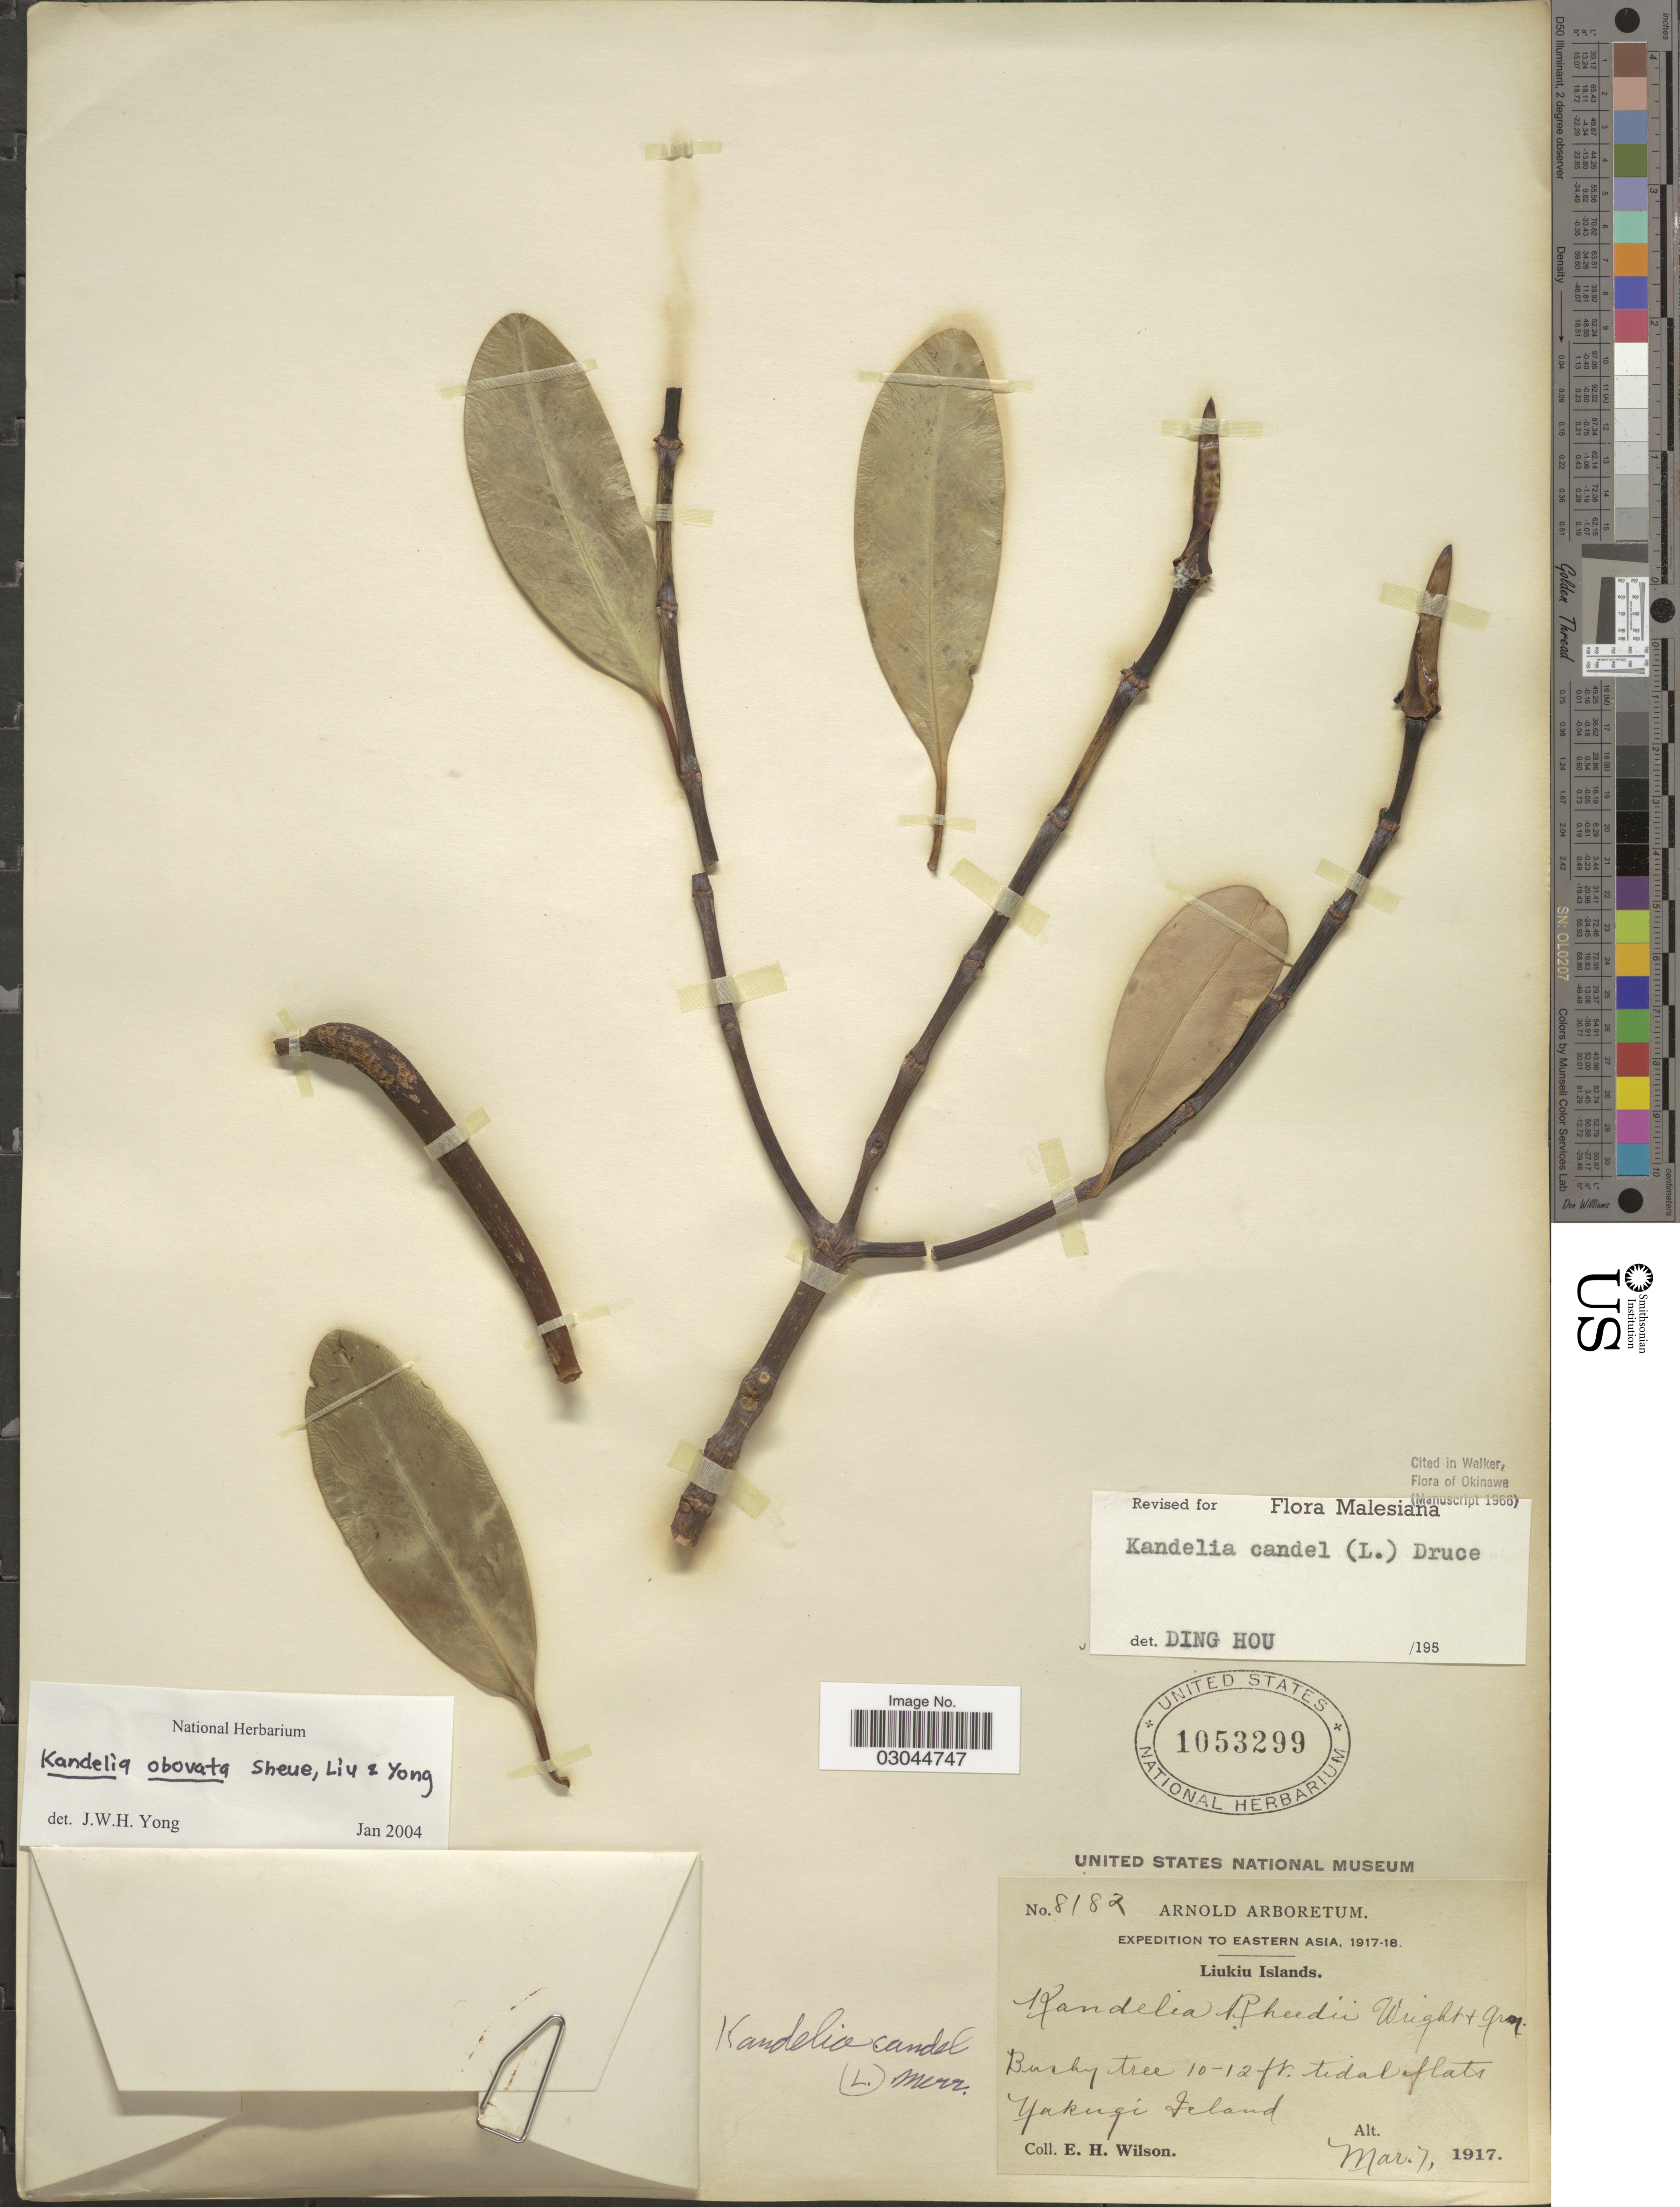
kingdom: Plantae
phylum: Tracheophyta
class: Magnoliopsida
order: Malpighiales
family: Rhizophoraceae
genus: Kandelia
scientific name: Kandelia obovata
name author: Sheue et al.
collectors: E. Wilson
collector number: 8182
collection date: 1917-03-07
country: Japan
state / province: Okinawa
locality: Eastern Asia. Liukiu Islands. Yakugi Island.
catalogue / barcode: US 1053299